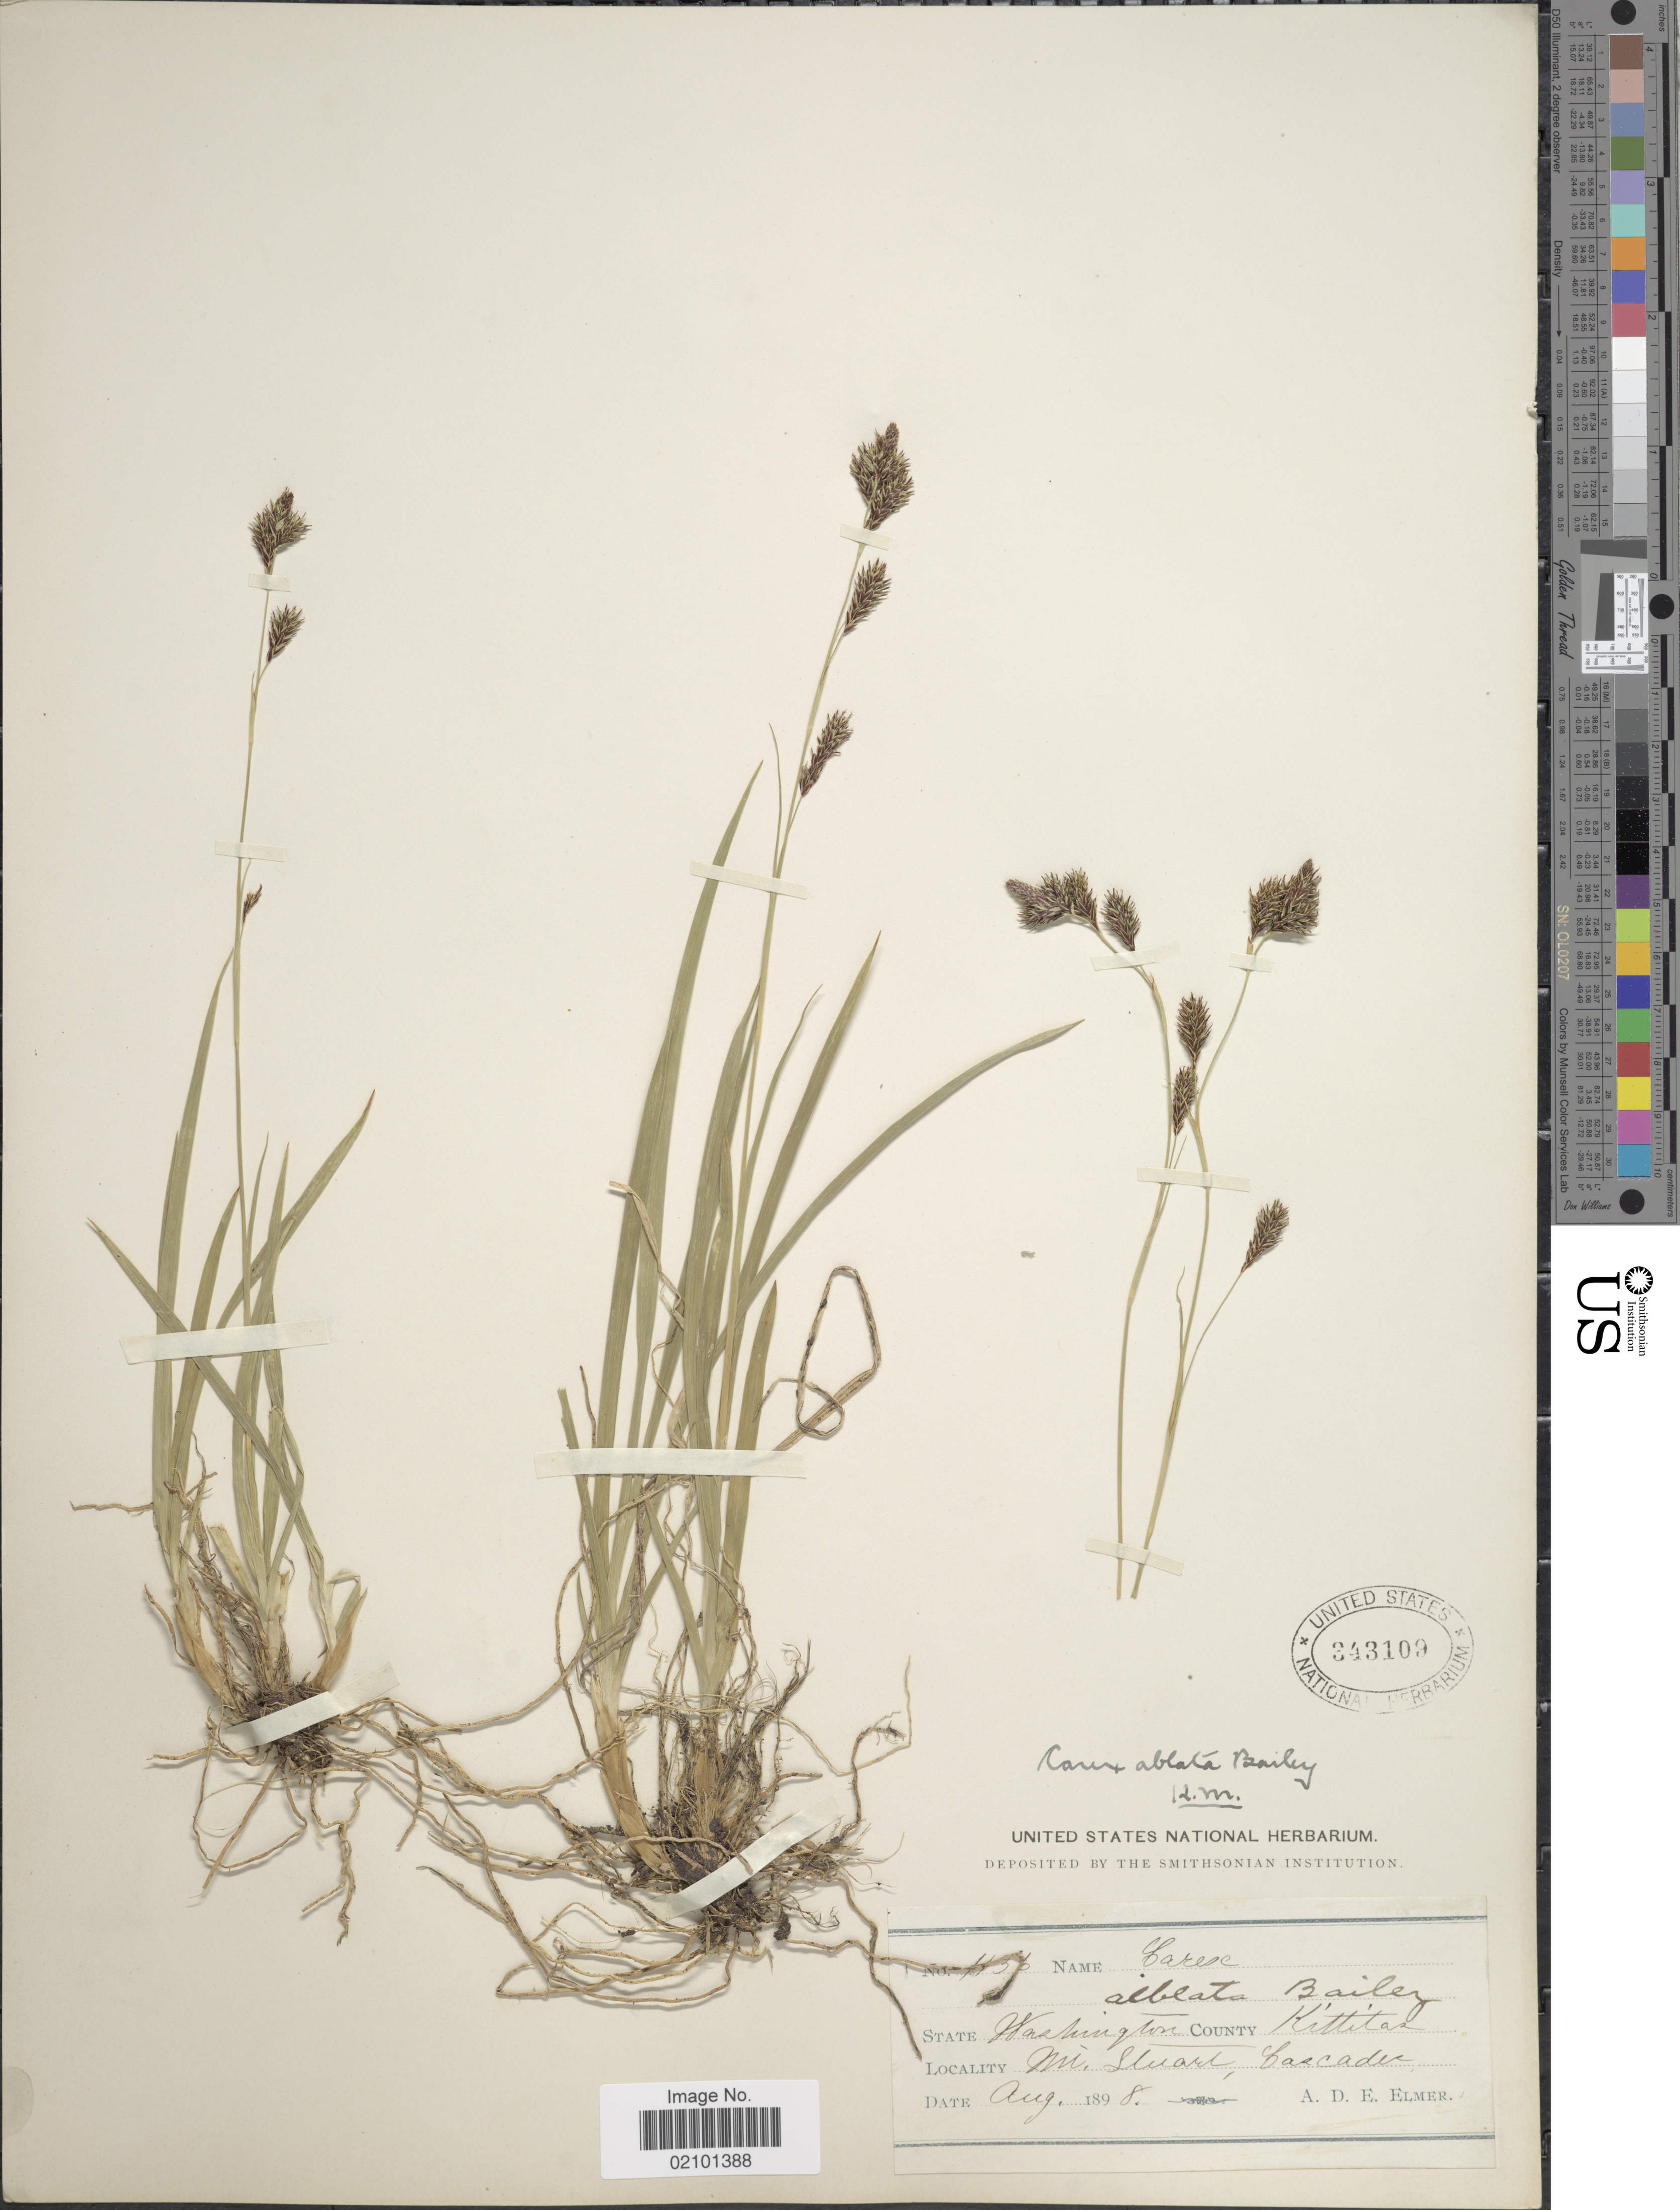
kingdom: Plantae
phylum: Tracheophyta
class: Liliopsida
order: Poales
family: Cyperaceae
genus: Carex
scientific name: Carex ablata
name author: L.H. Bailey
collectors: A. D. E. Elmer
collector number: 1156*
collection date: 1898-08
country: United States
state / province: Washington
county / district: Kittitas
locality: State Washington. County Kittitas. Mi. Stuart, Cascades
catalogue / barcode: US 343109